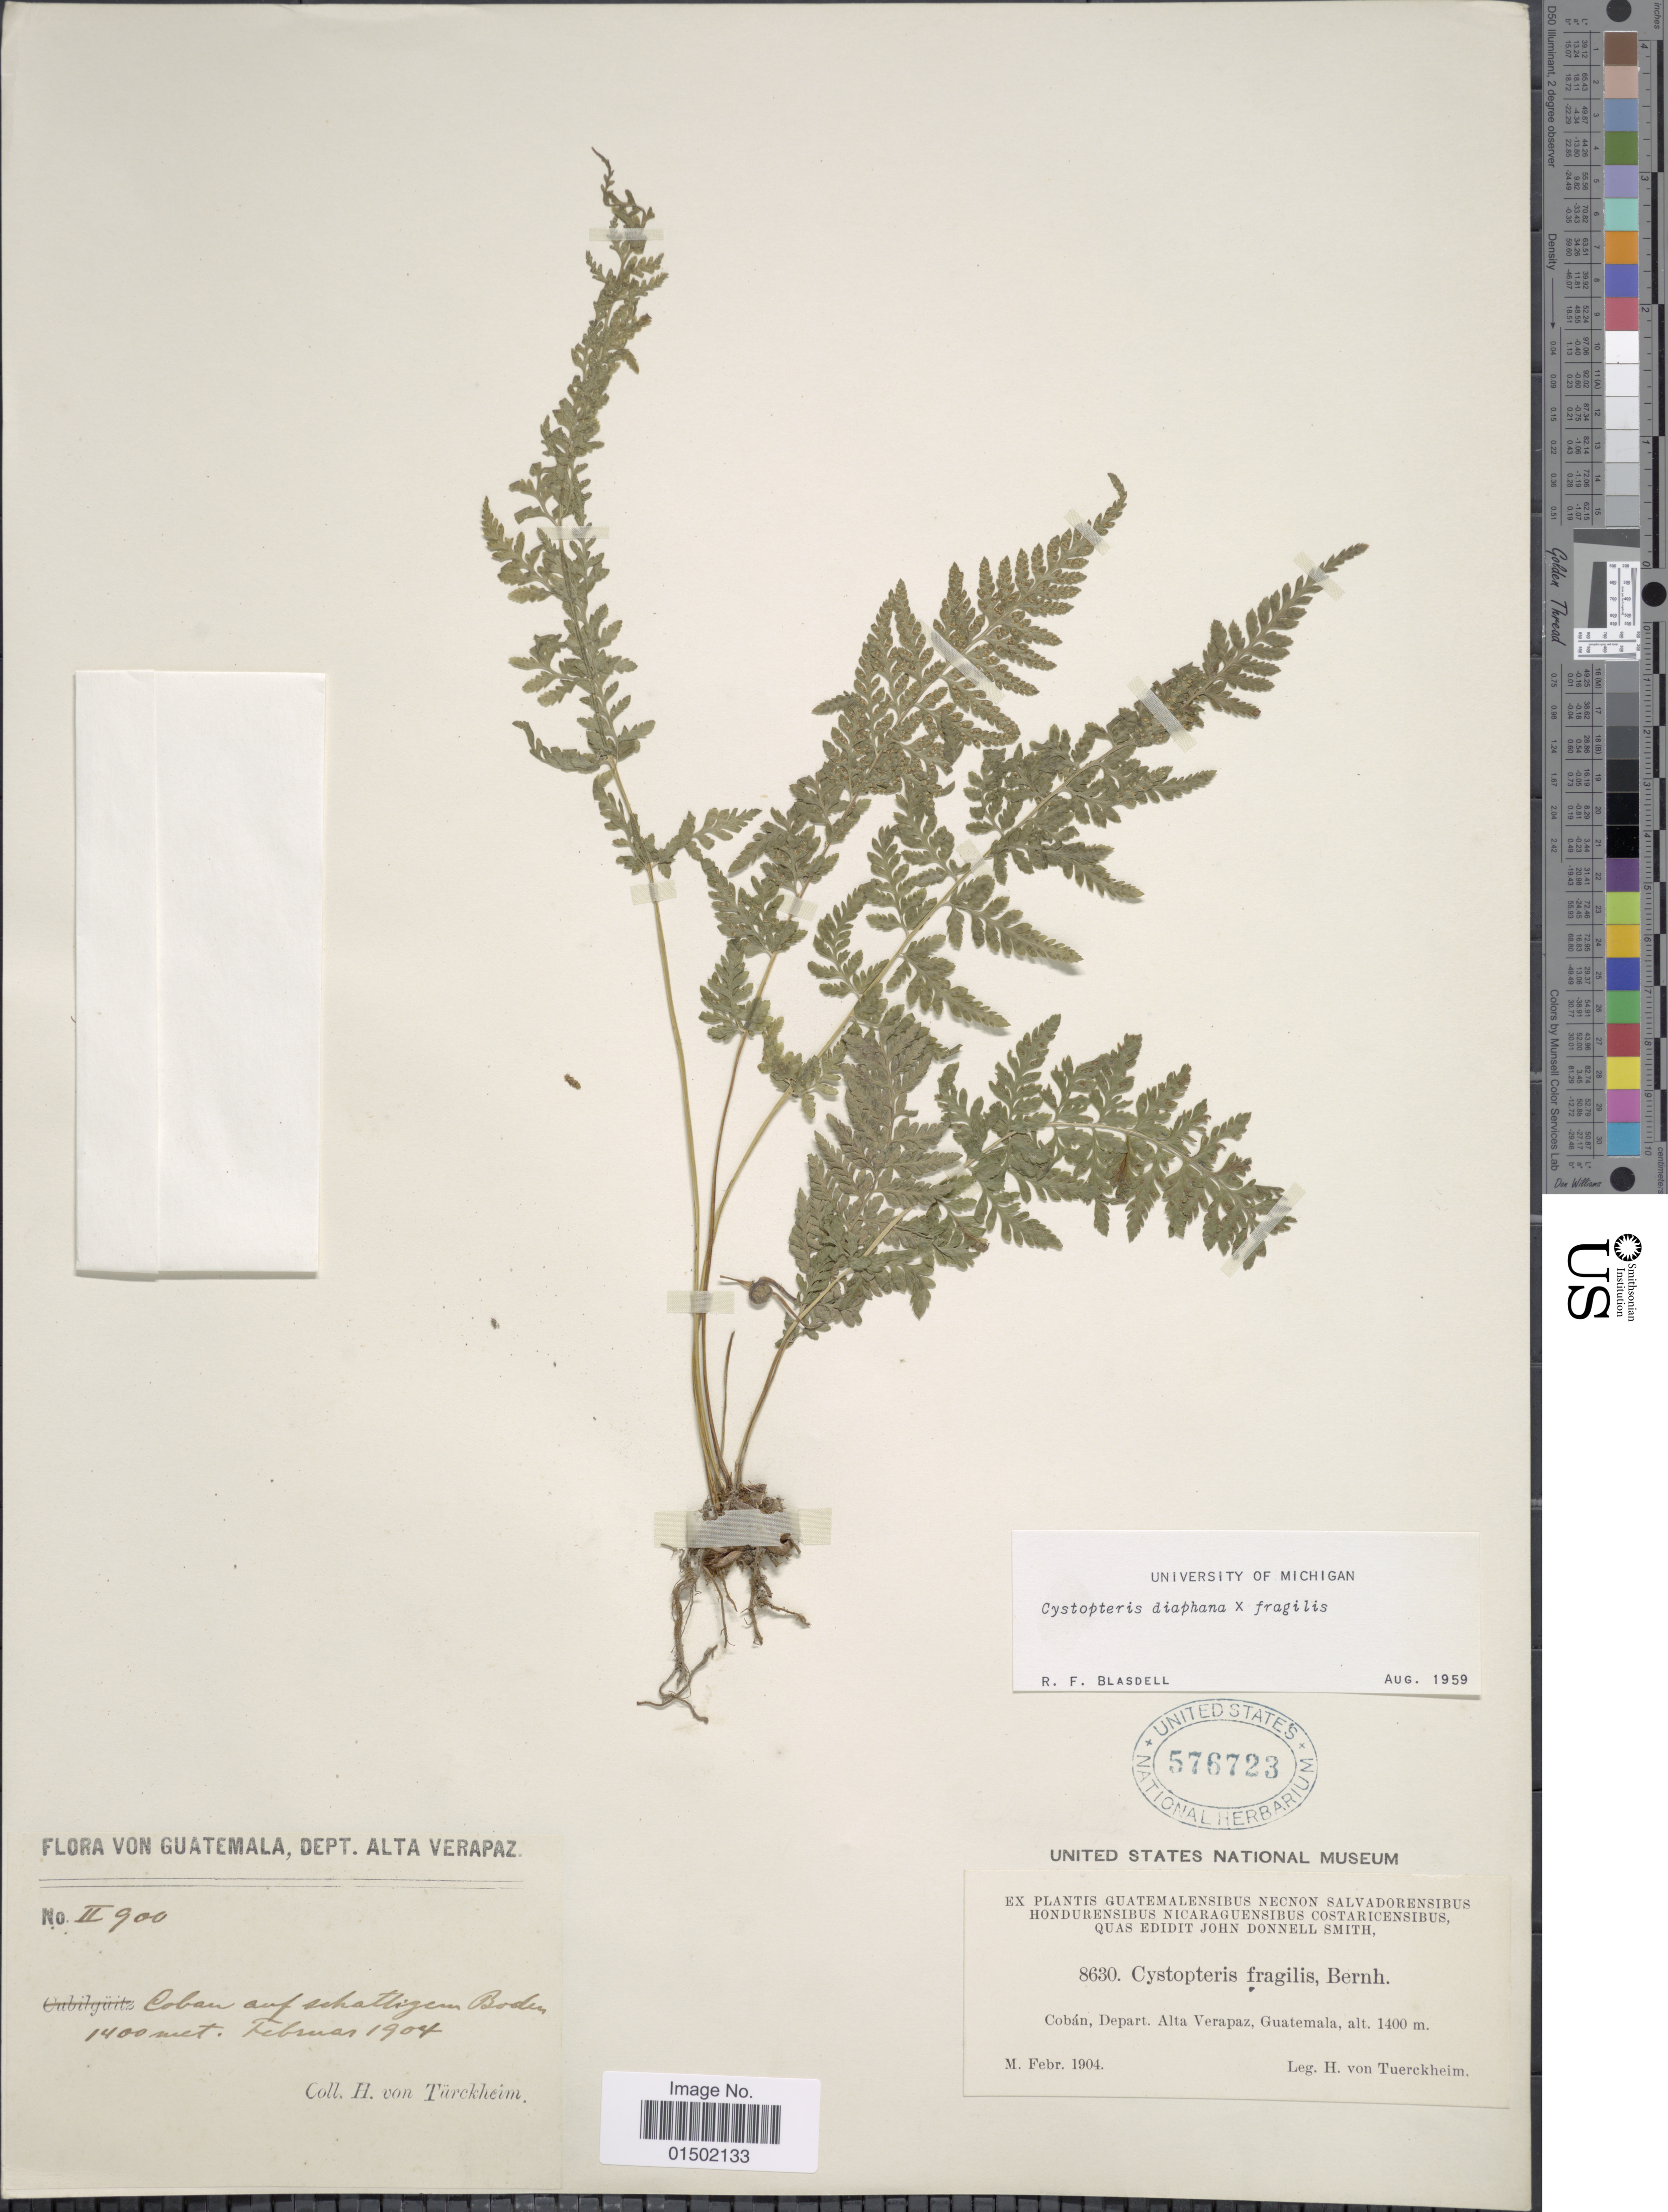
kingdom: Plantae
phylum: Tracheophyta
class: Polypodiopsida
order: Polypodiales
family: Cystopteridaceae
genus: Cystopteris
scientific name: Cystopteris diaphana x C. fragilis (L.) Bernh.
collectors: H. von Türckheim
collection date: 1904-02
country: Guatemala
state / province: Alta Verapaz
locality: Coban,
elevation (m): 1400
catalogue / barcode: US 576723